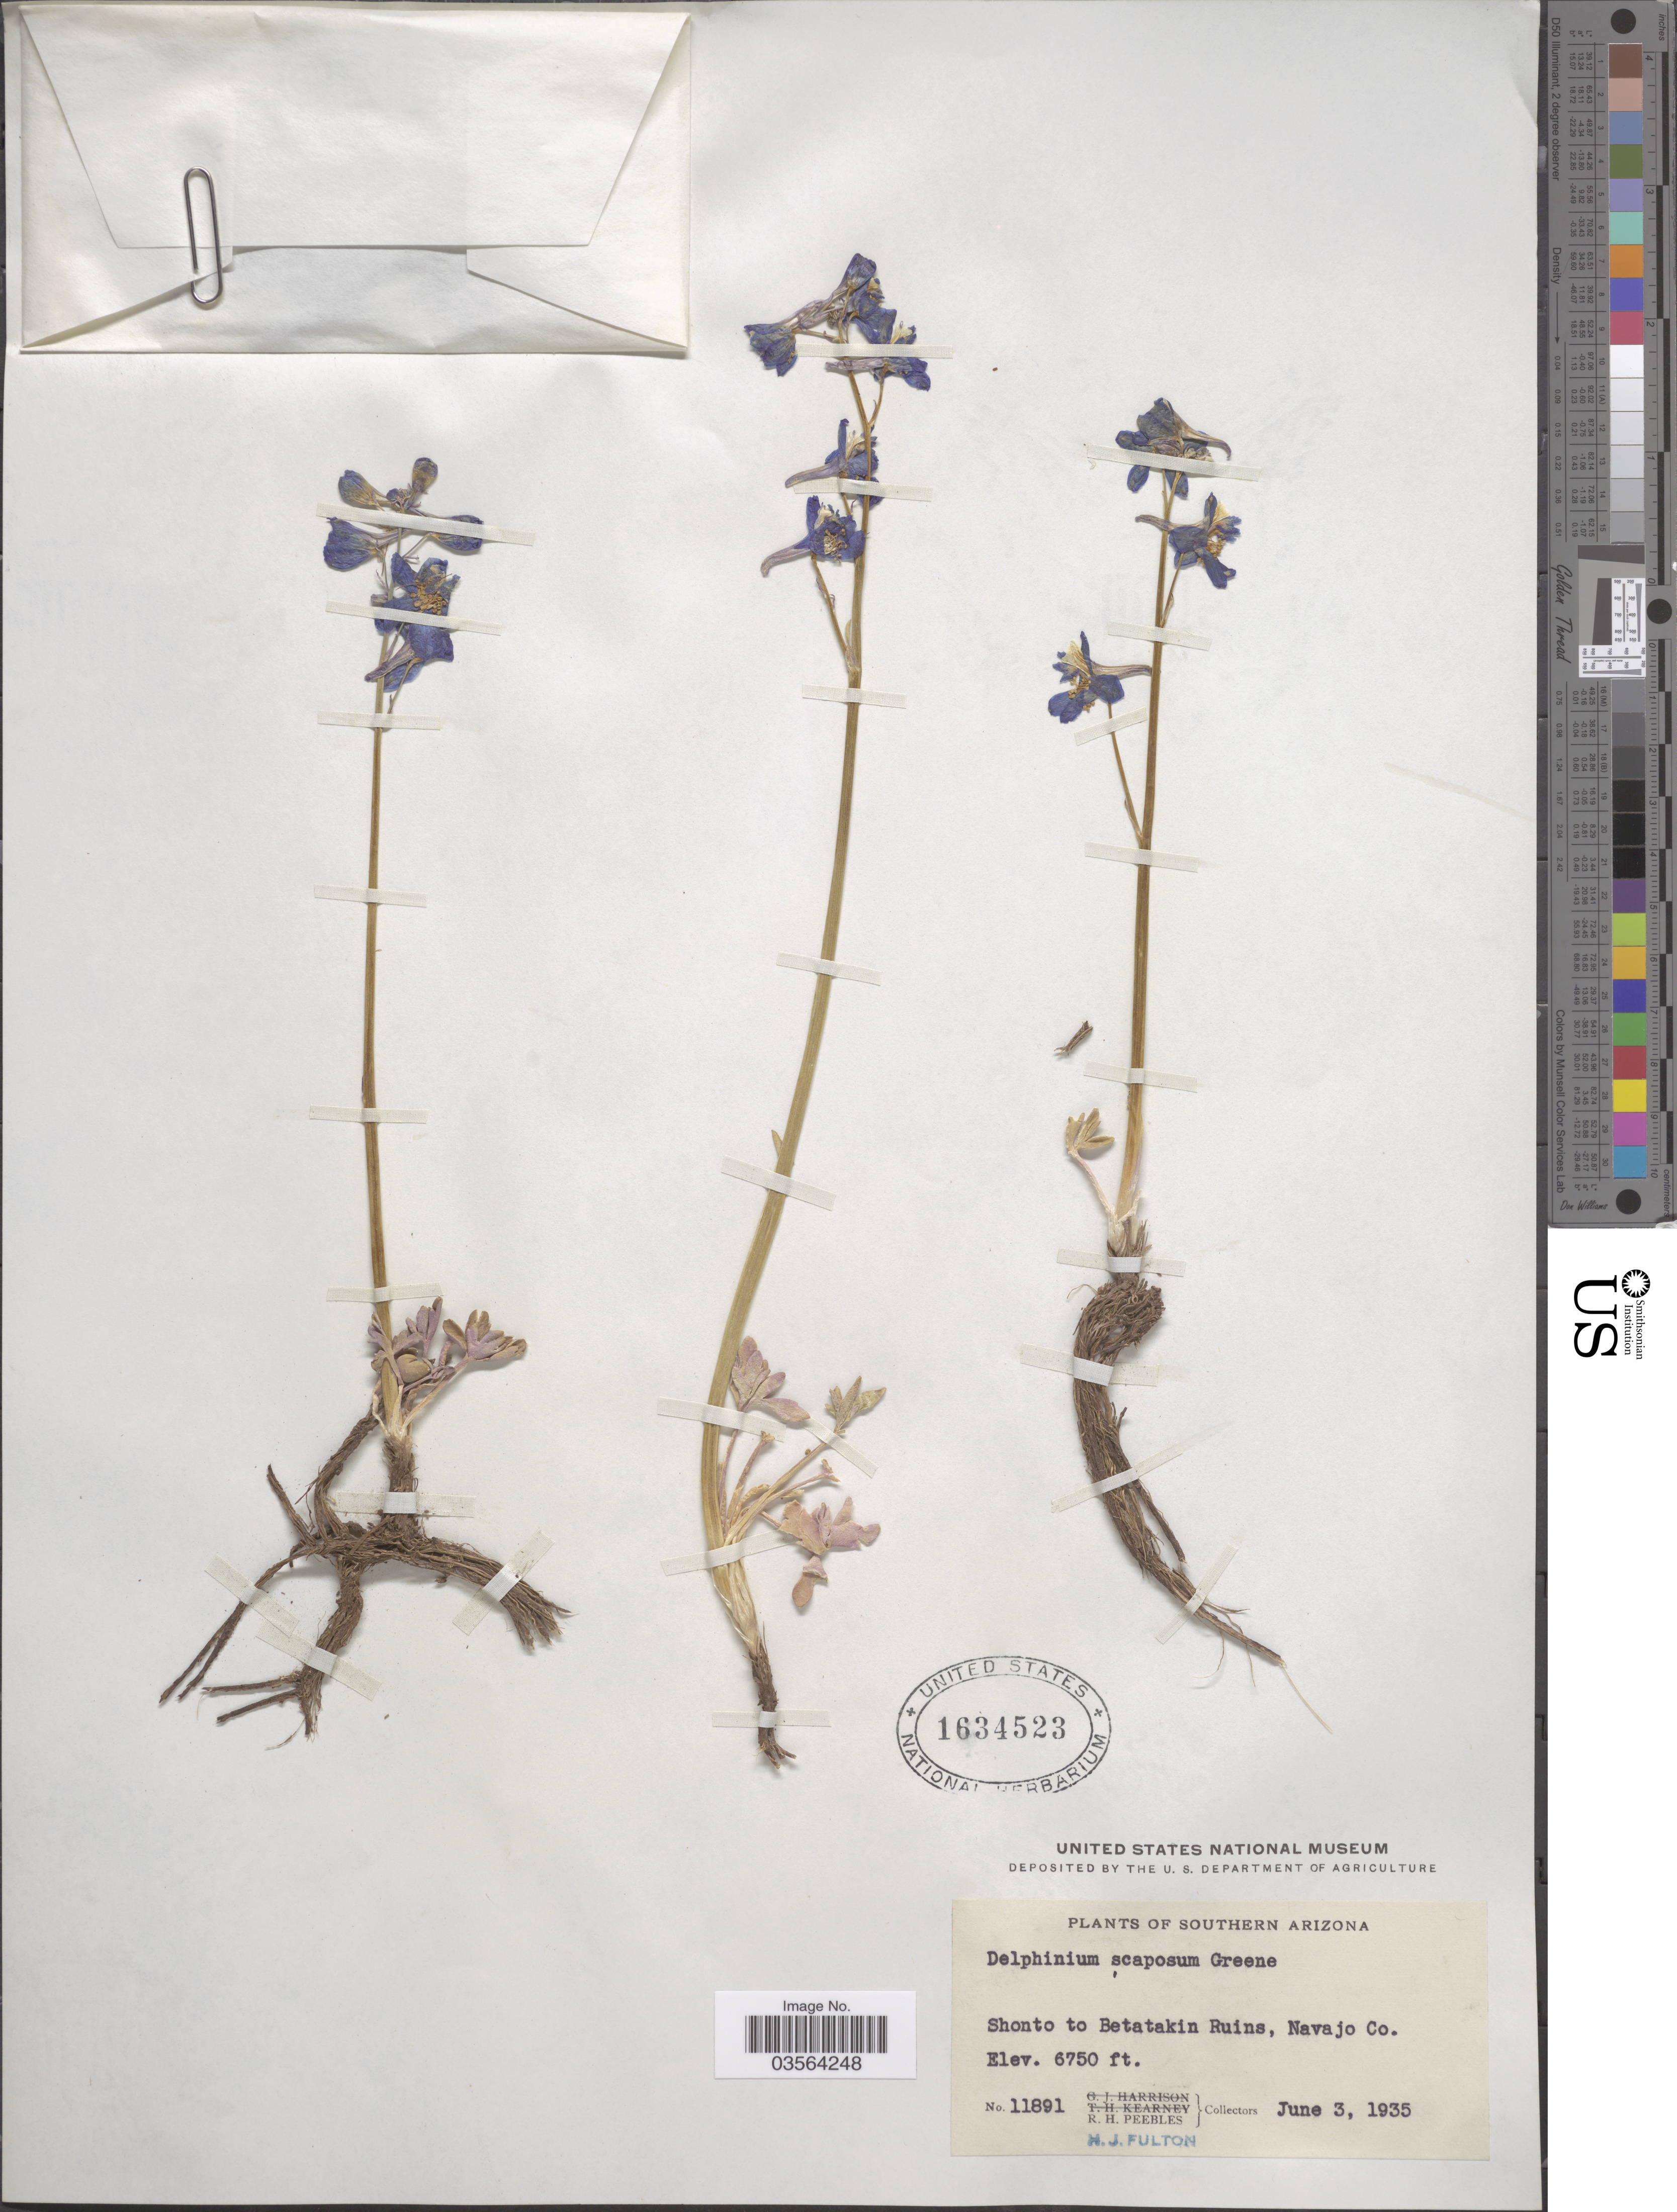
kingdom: Plantae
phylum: Tracheophyta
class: Magnoliopsida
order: Ranunculales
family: Ranunculaceae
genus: Delphinium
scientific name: Delphinium scaposum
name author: Greene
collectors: R. H. Peebles & H. Fulton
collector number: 11891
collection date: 1935-06-03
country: United States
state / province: Arizona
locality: Southern Arizona. Shonto to Betatakin Ruins, Navajo Co.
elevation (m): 2057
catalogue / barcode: US 1634523